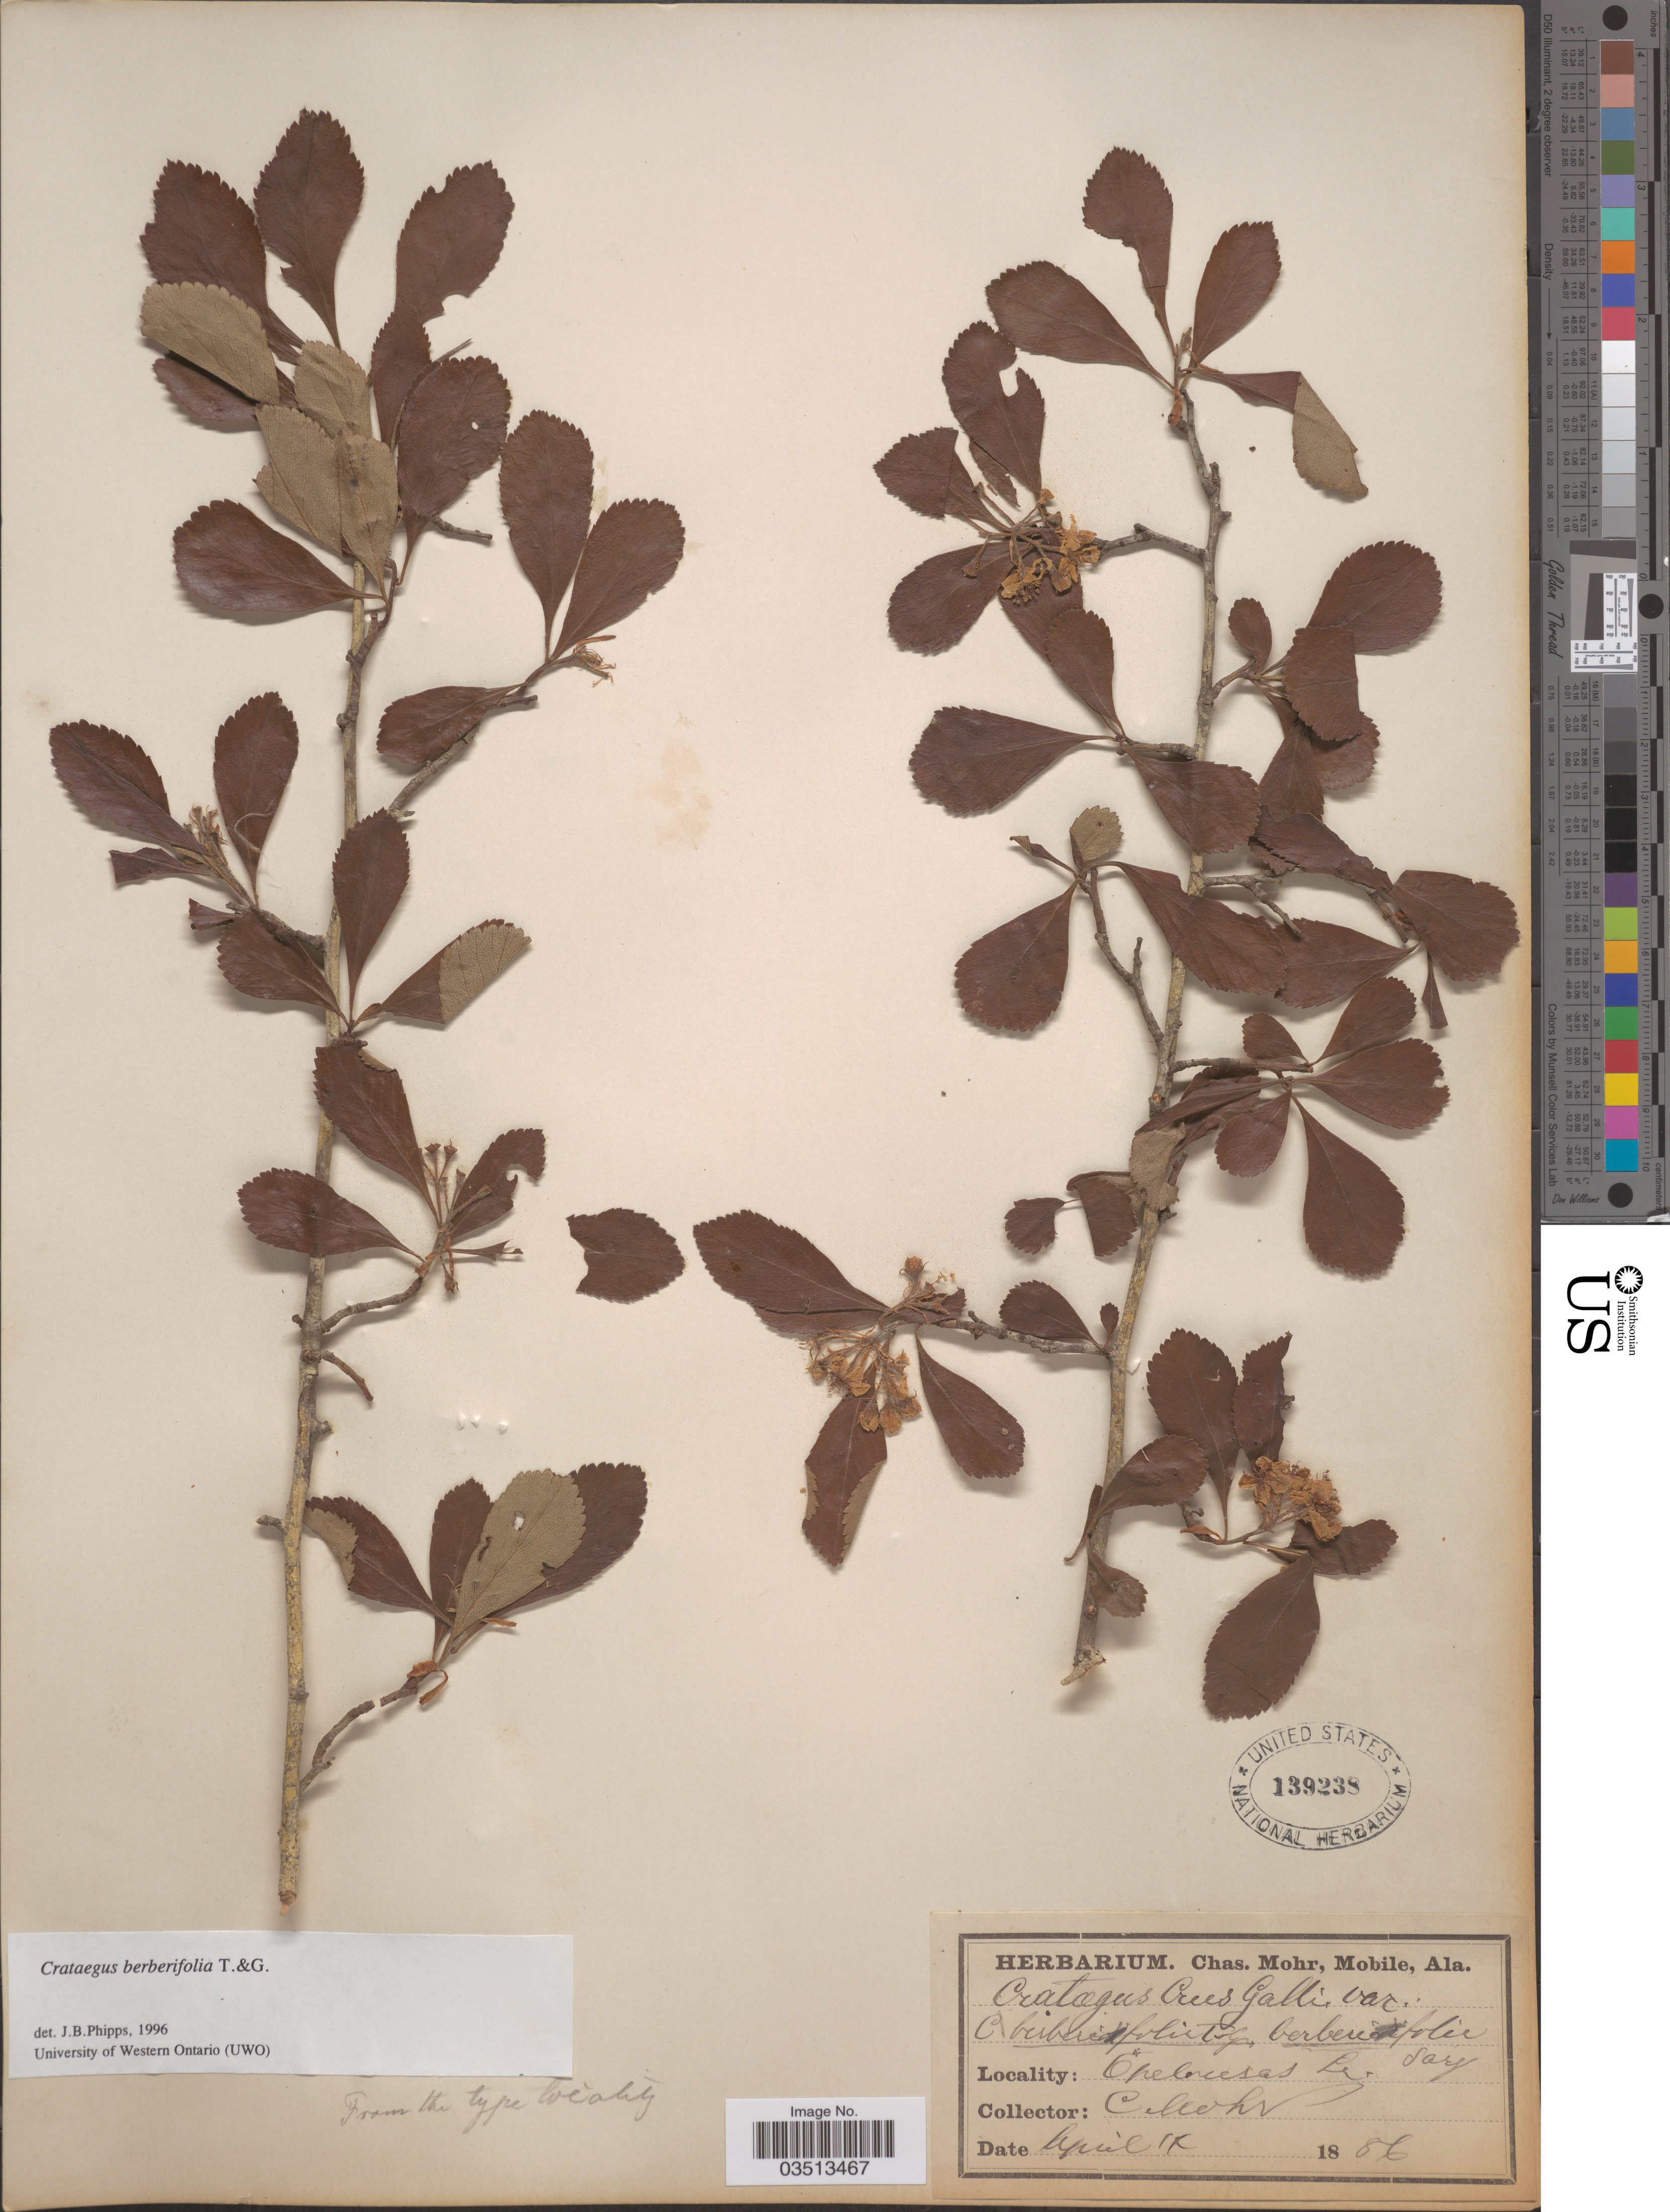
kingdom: Plantae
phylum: Tracheophyta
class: Magnoliopsida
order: Rosales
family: Rosaceae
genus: Crataegus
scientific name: Crataegus berberifolia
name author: Torr. & A. Gray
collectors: Mohr, C. T. (herbarium)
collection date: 1886-04-17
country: United States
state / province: Louisiana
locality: Opelousas.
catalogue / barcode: US 139238